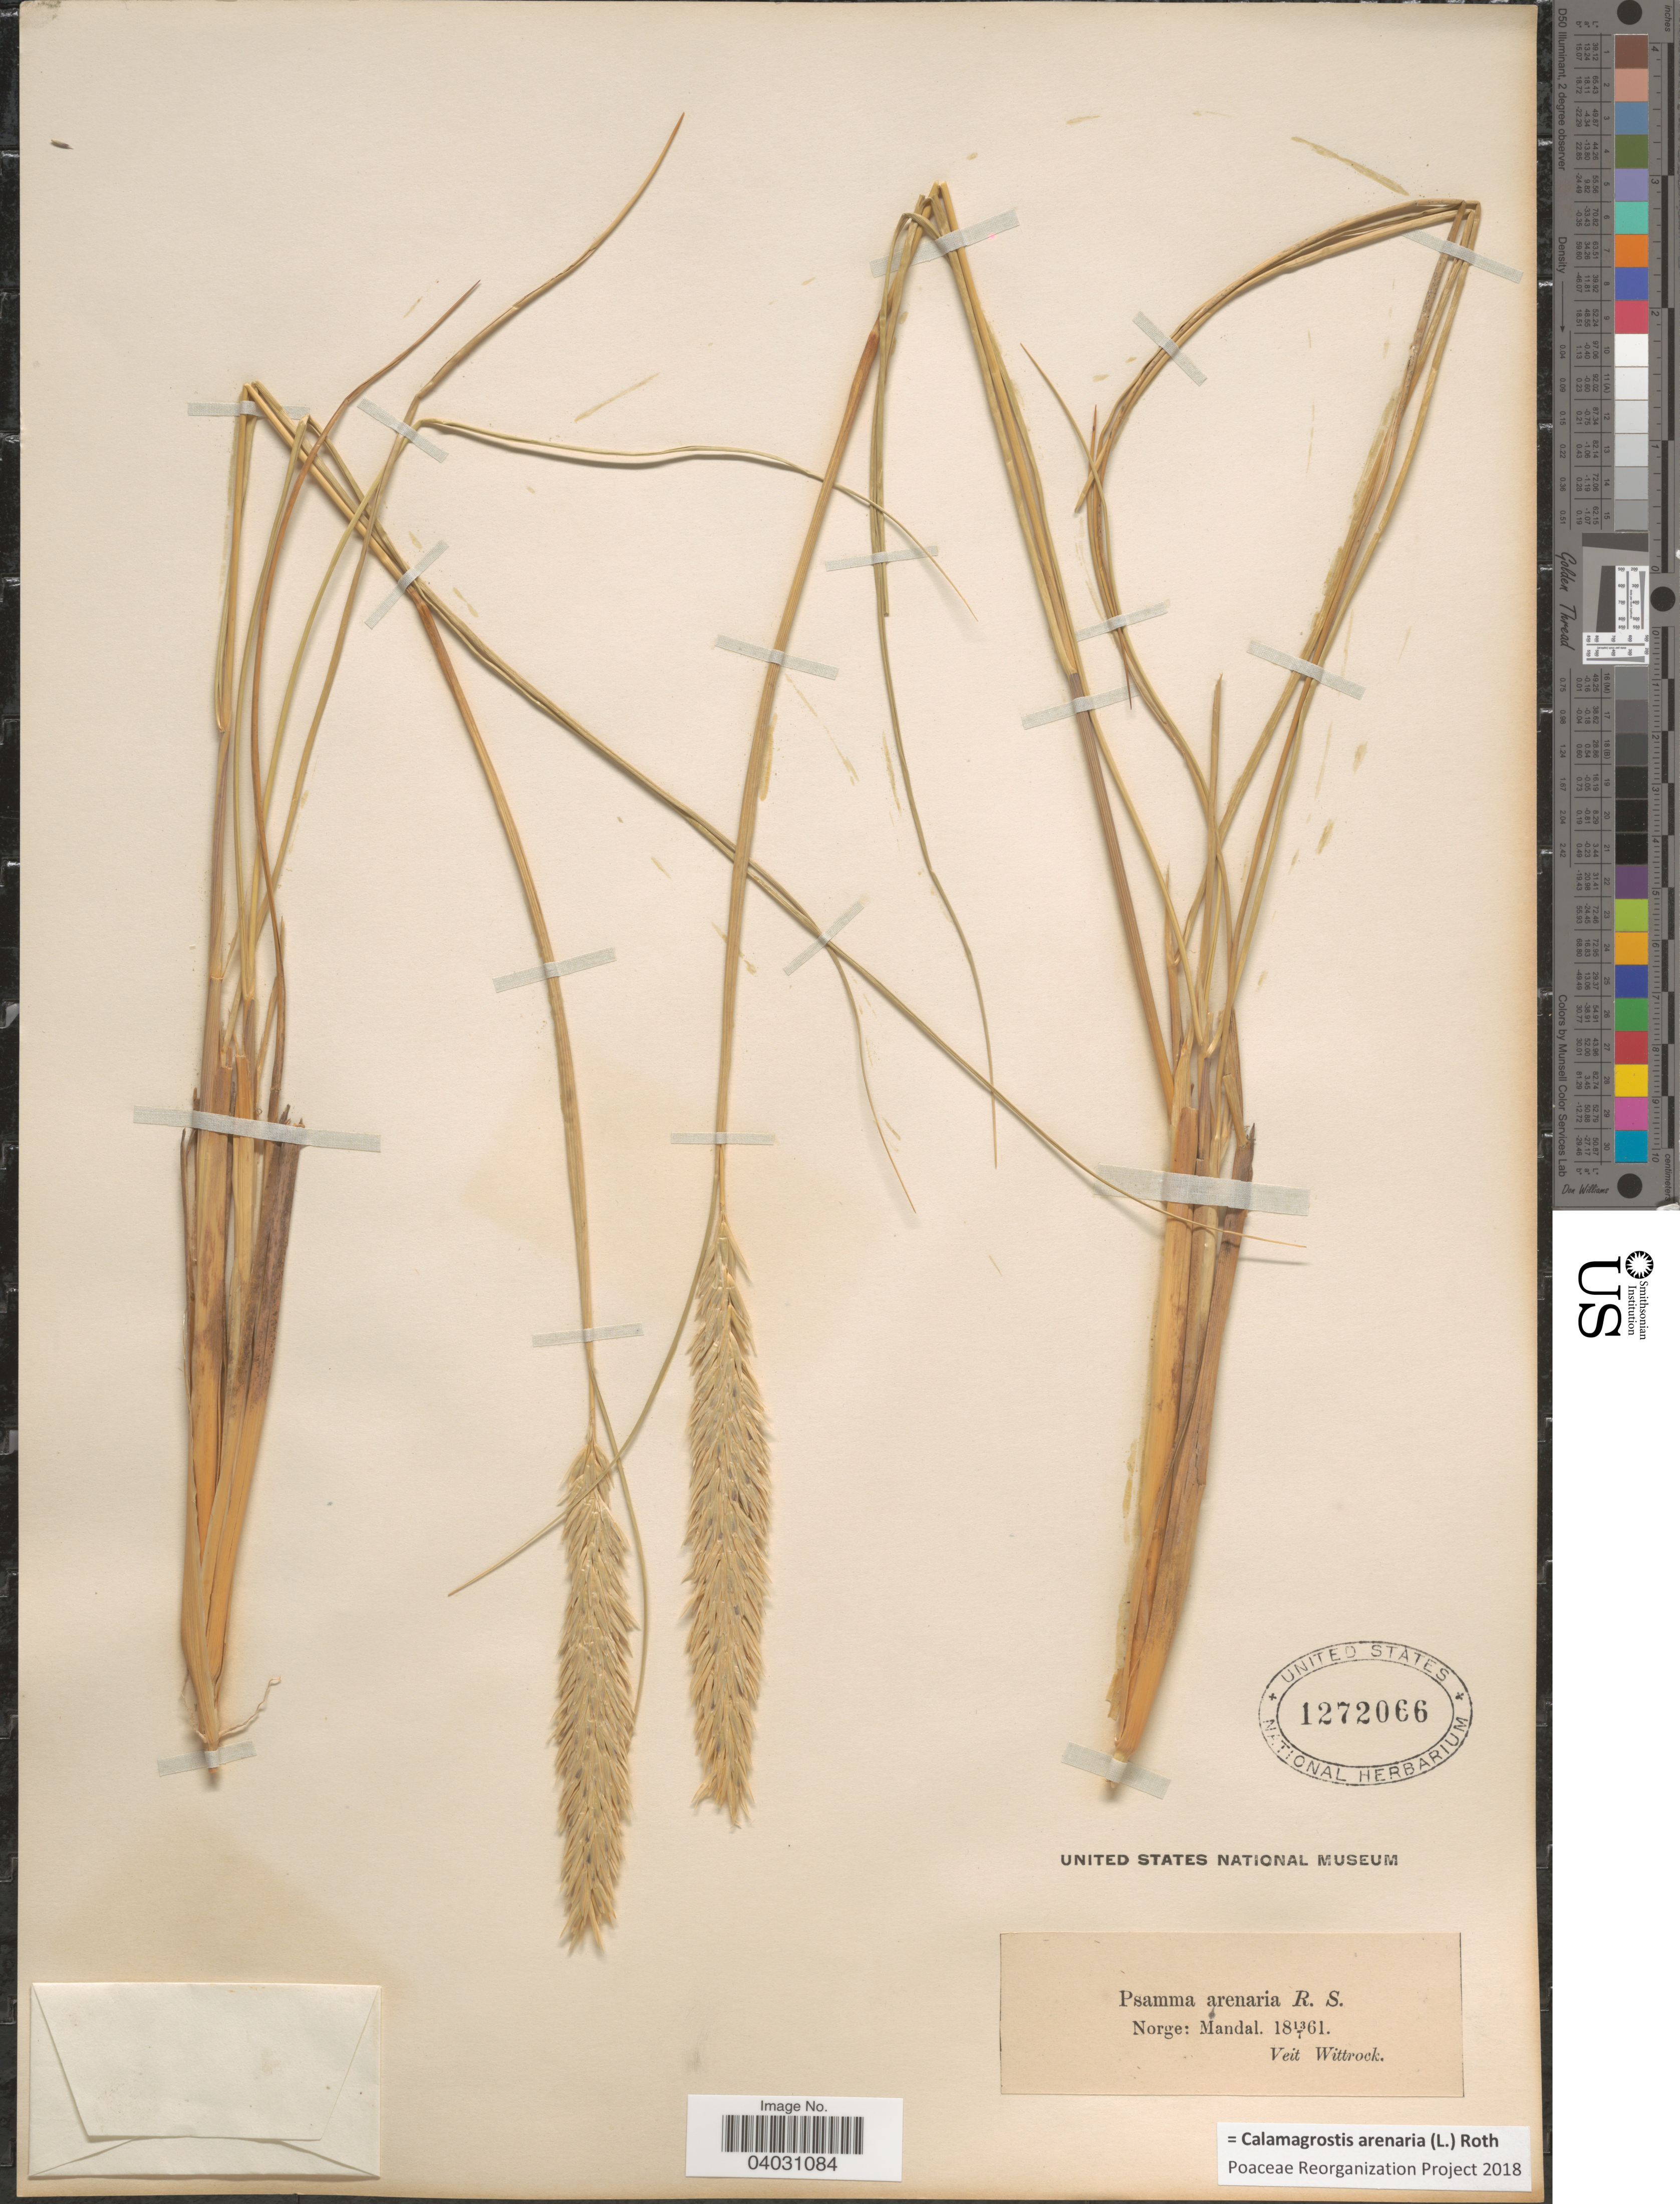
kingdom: Plantae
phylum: Tracheophyta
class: Liliopsida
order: Poales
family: Poaceae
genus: Calamagrostis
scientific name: Calamagrostis arenaria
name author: (L.) Roth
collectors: V. B. Wittrock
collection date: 1861-07-13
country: Norway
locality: Norge: Mandal.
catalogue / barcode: US 1272066